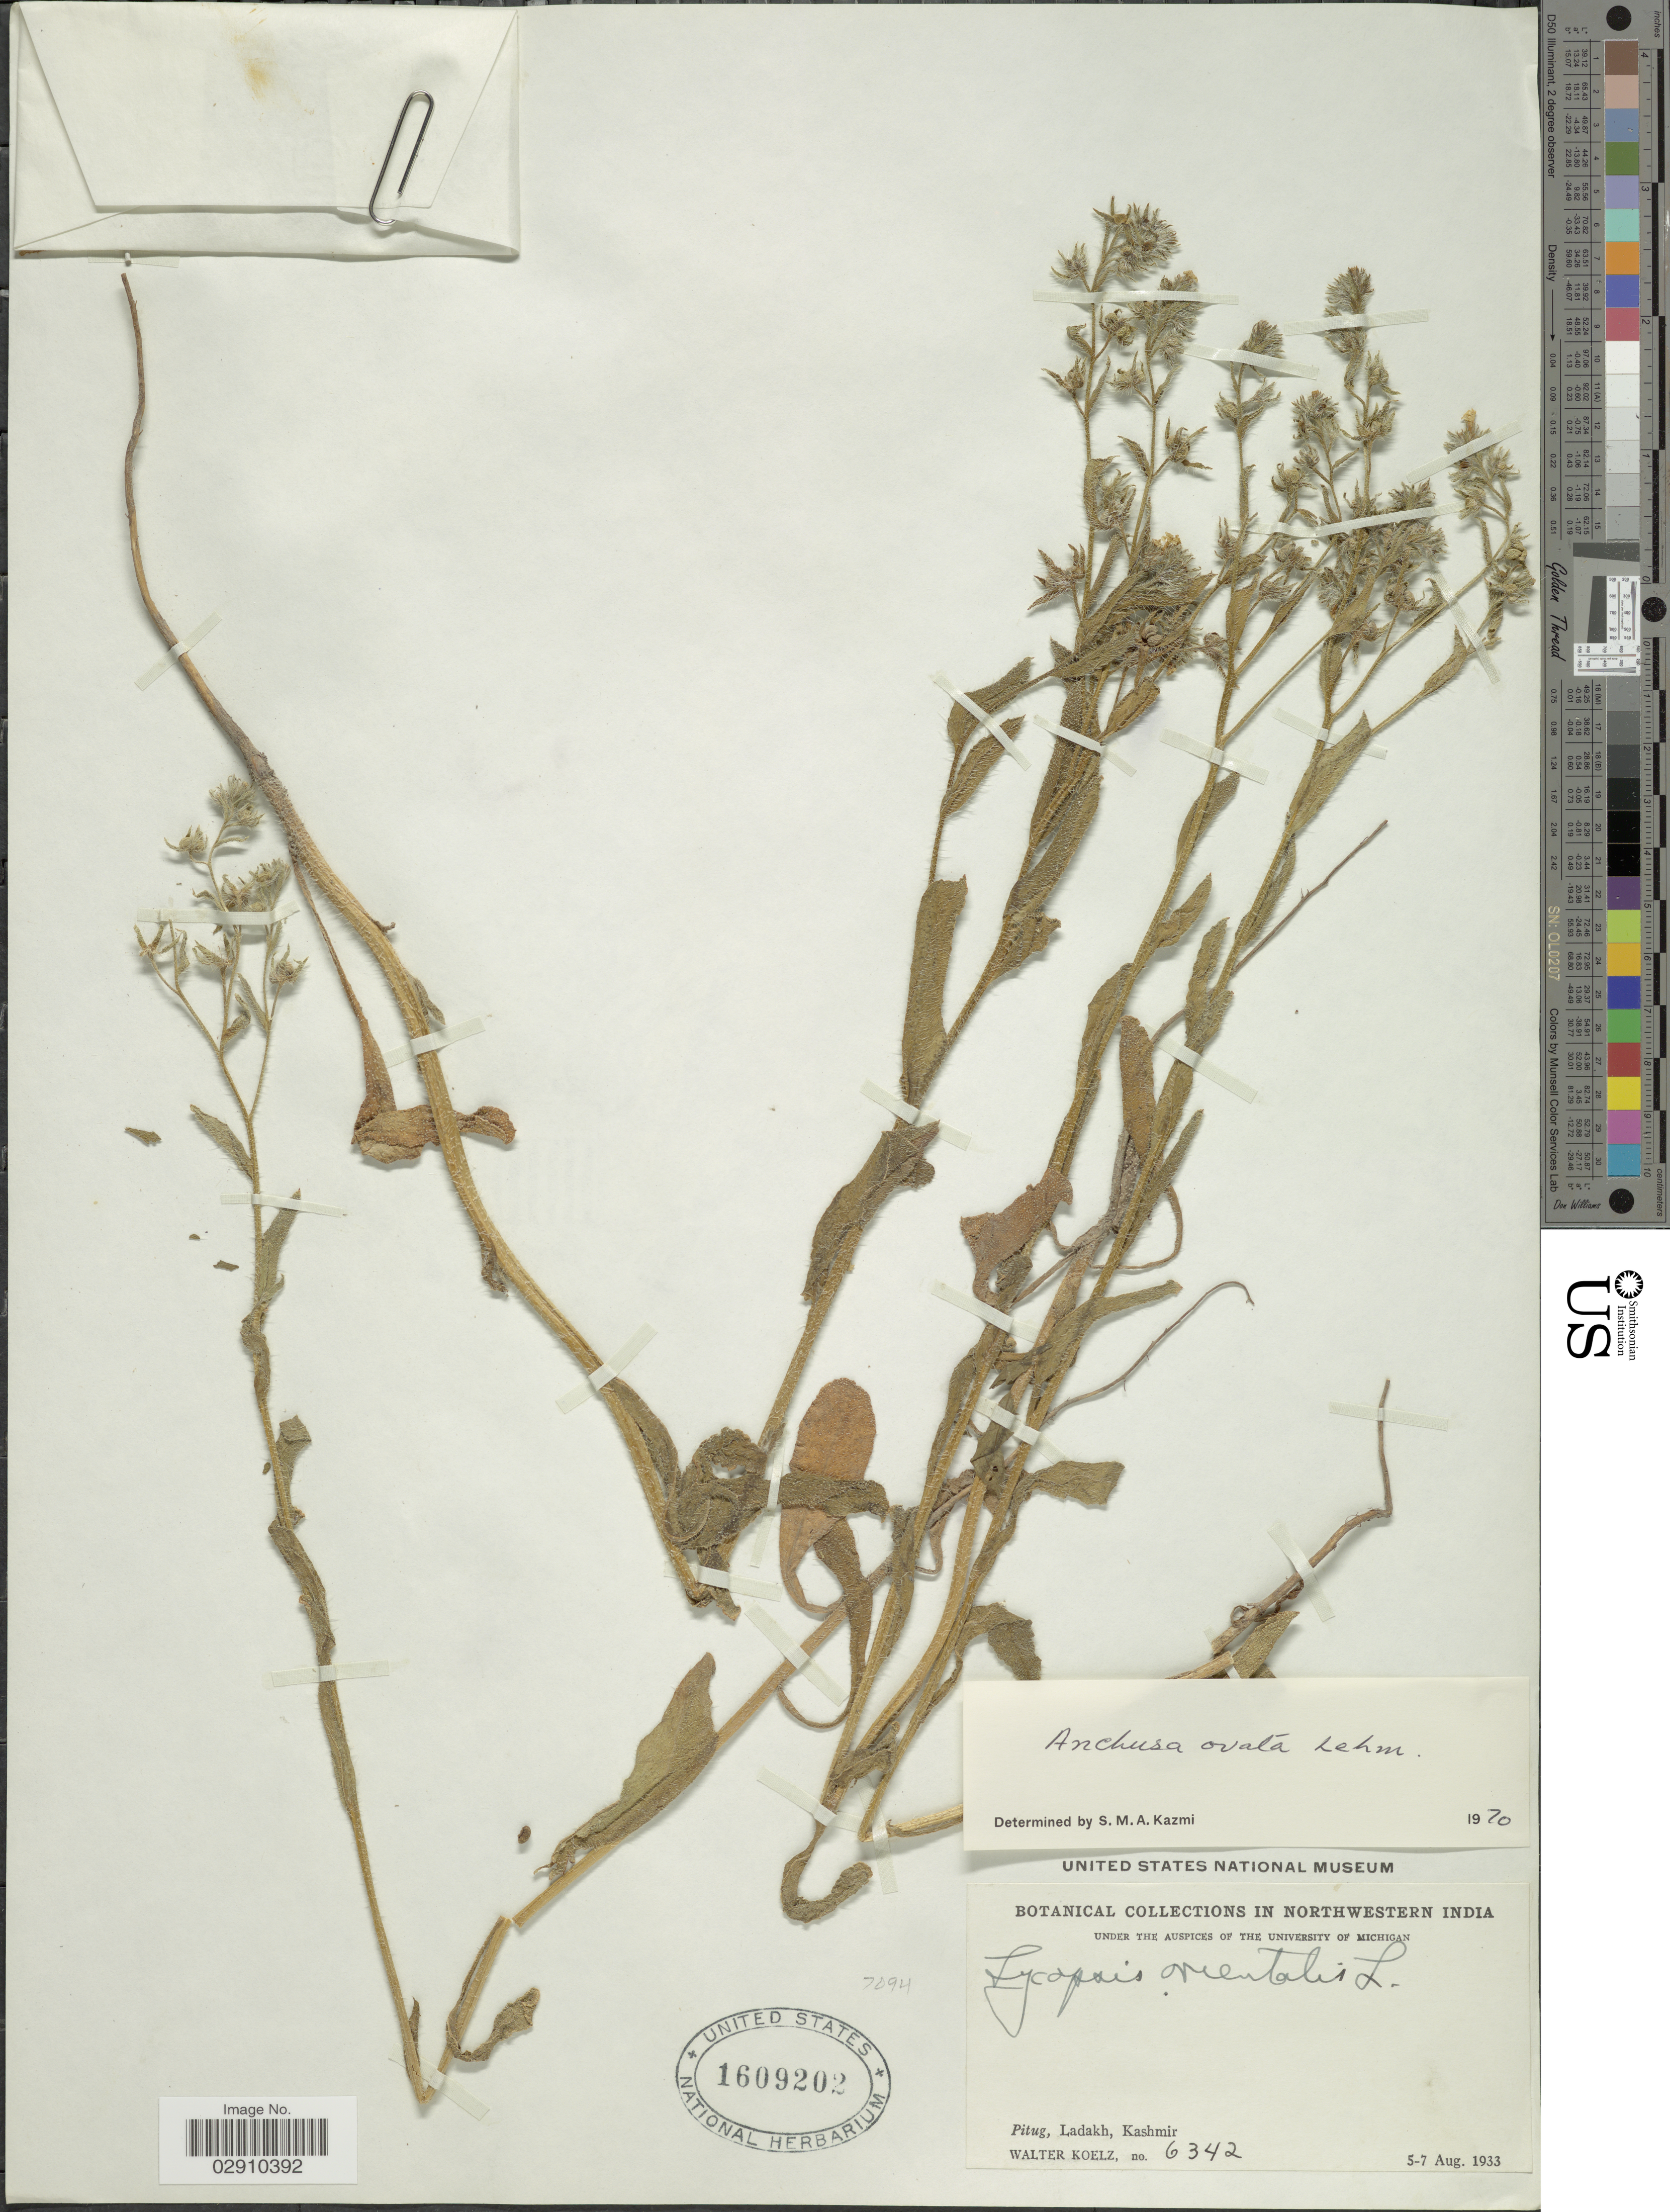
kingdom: Plantae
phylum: Tracheophyta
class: Magnoliopsida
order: Boraginales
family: Boraginaceae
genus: Anchusa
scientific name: Anchusa ovata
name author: Lehm.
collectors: W. N. Koelz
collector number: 6342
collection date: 1933-08-05/1933-08-07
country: India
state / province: Jammu and Kashmir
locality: Northwestern India. Pitug. Ladakh, Kashmir.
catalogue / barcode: US 1609202